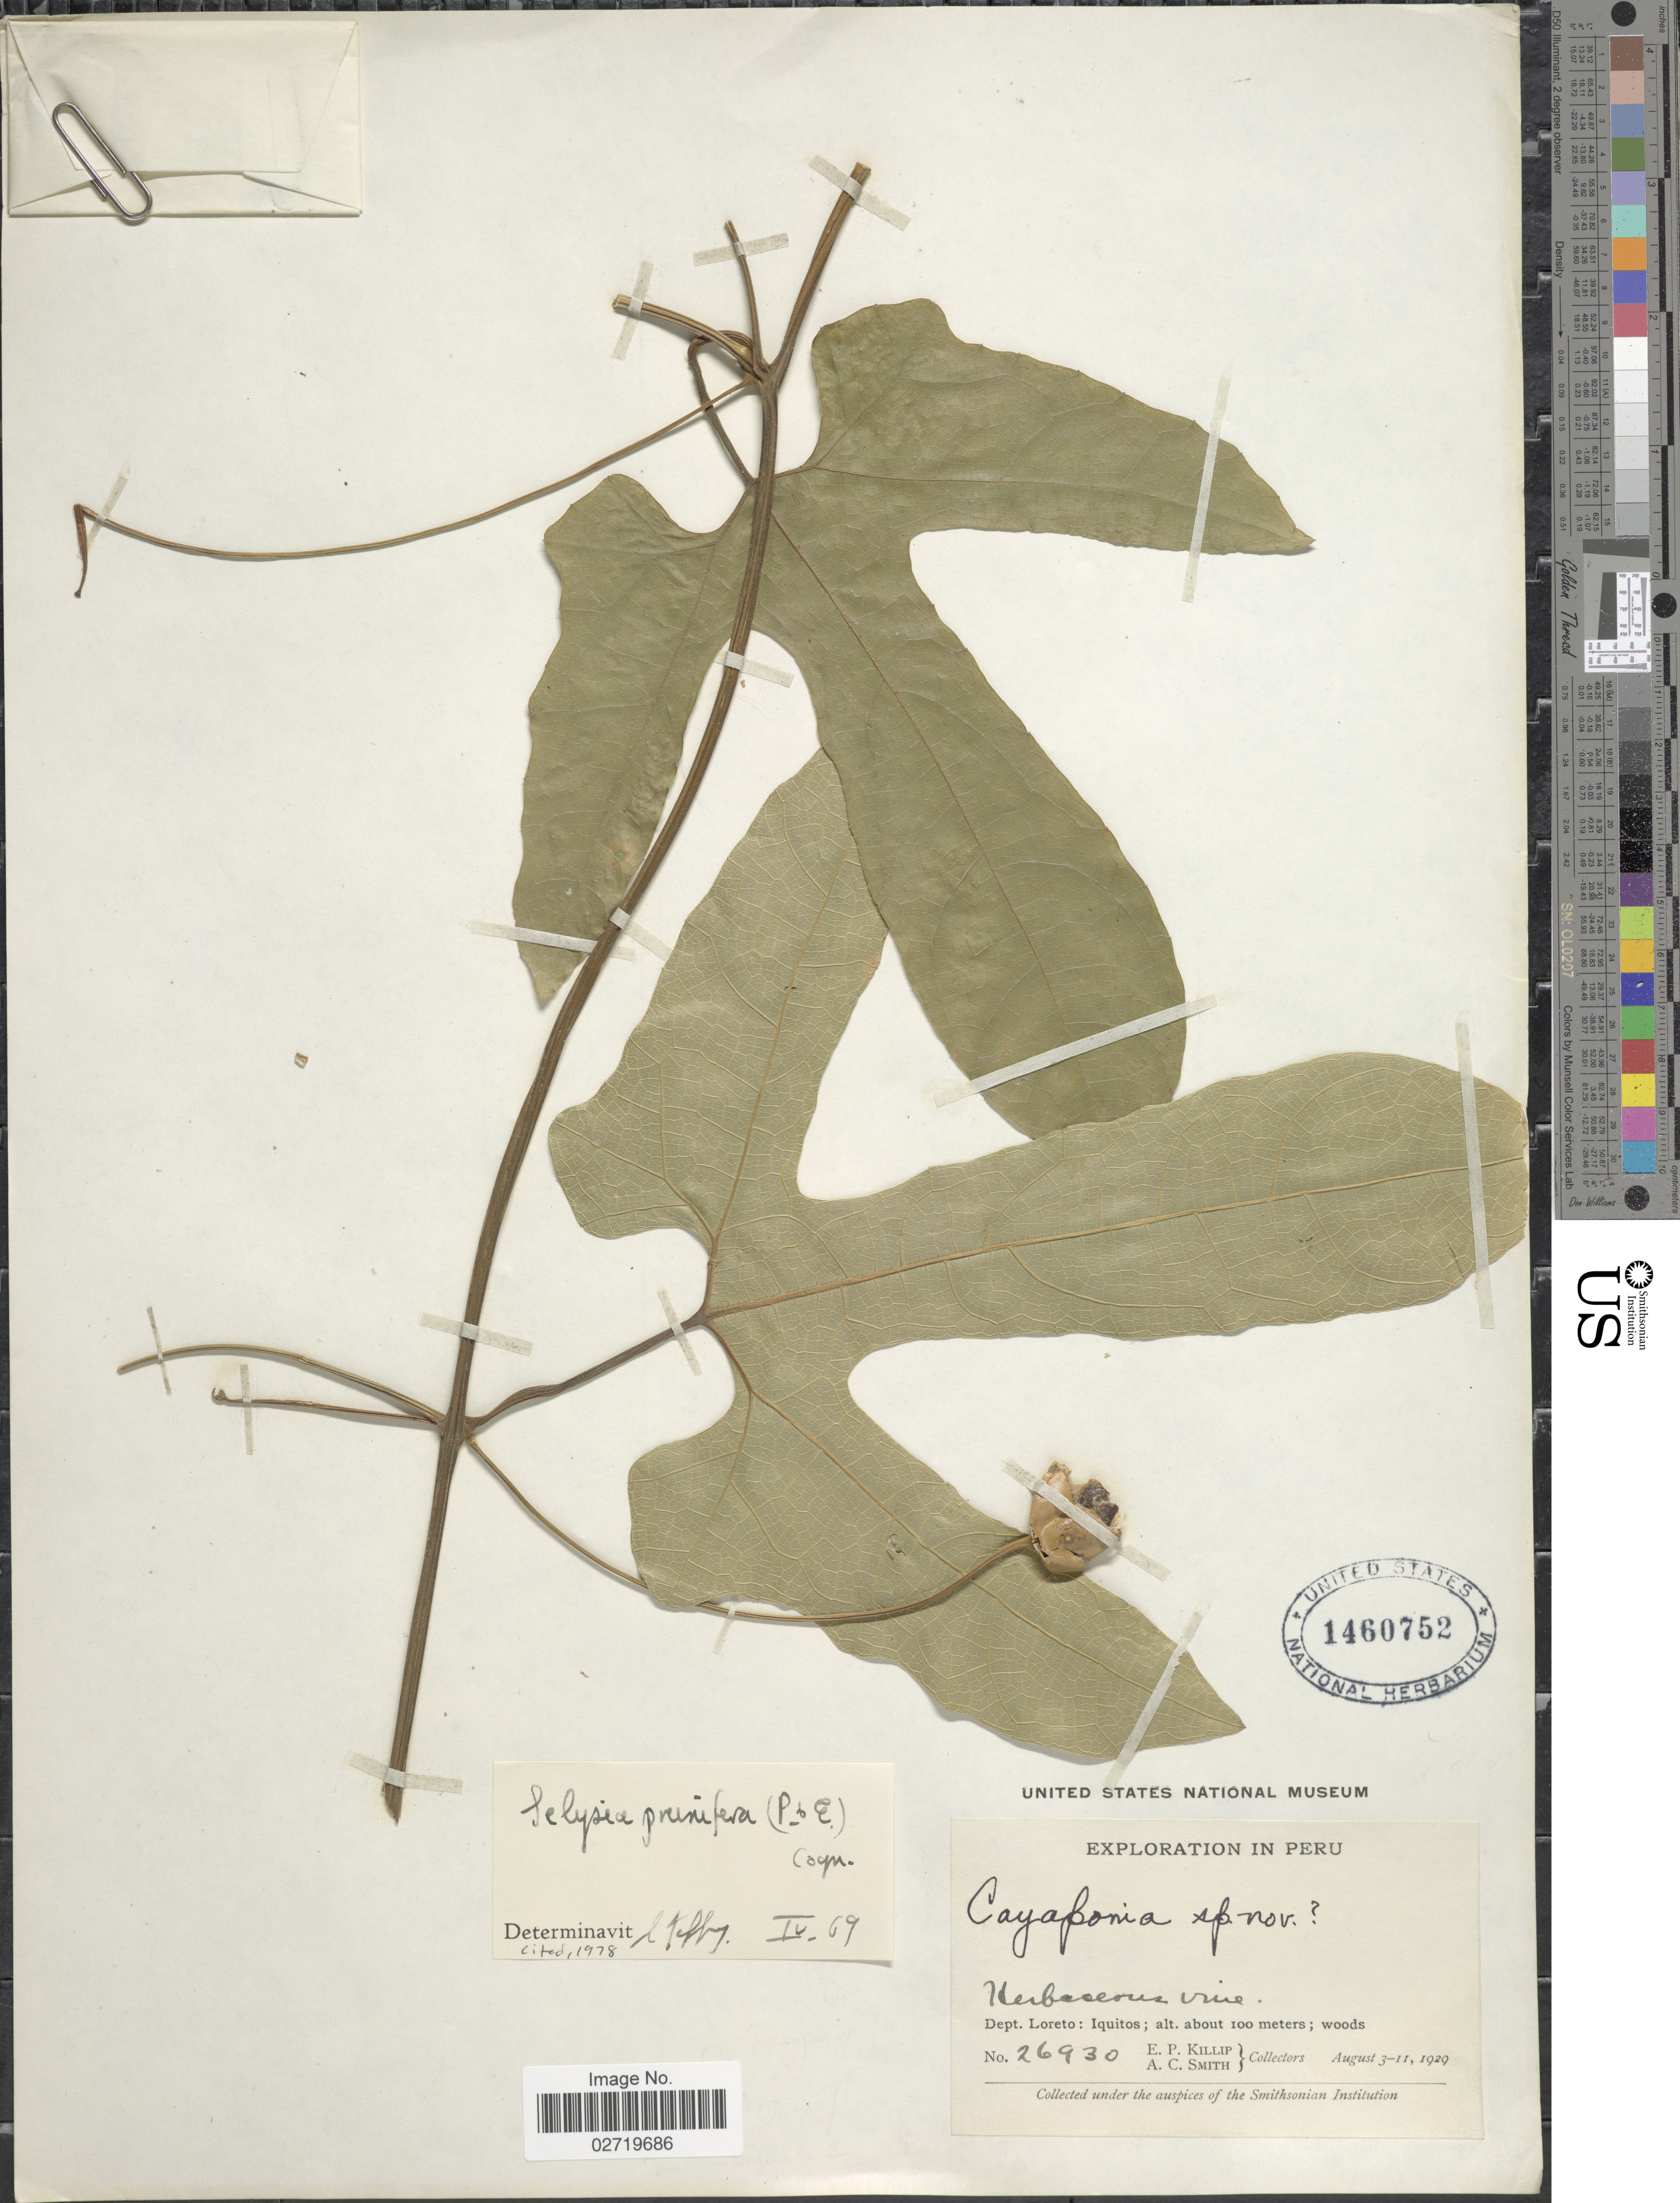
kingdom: Plantae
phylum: Tracheophyta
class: Magnoliopsida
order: Cucurbitales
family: Cucurbitaceae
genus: Selysia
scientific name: Selysia prunifera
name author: (Poepp. & Endl.) Cogn.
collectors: E. P. Killip & A. C. Smith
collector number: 26930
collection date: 1929-08-03/1938-08-11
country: Peru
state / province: Loreto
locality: Dept. Loreto: Iquitos; woods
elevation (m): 100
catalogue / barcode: US 1460752